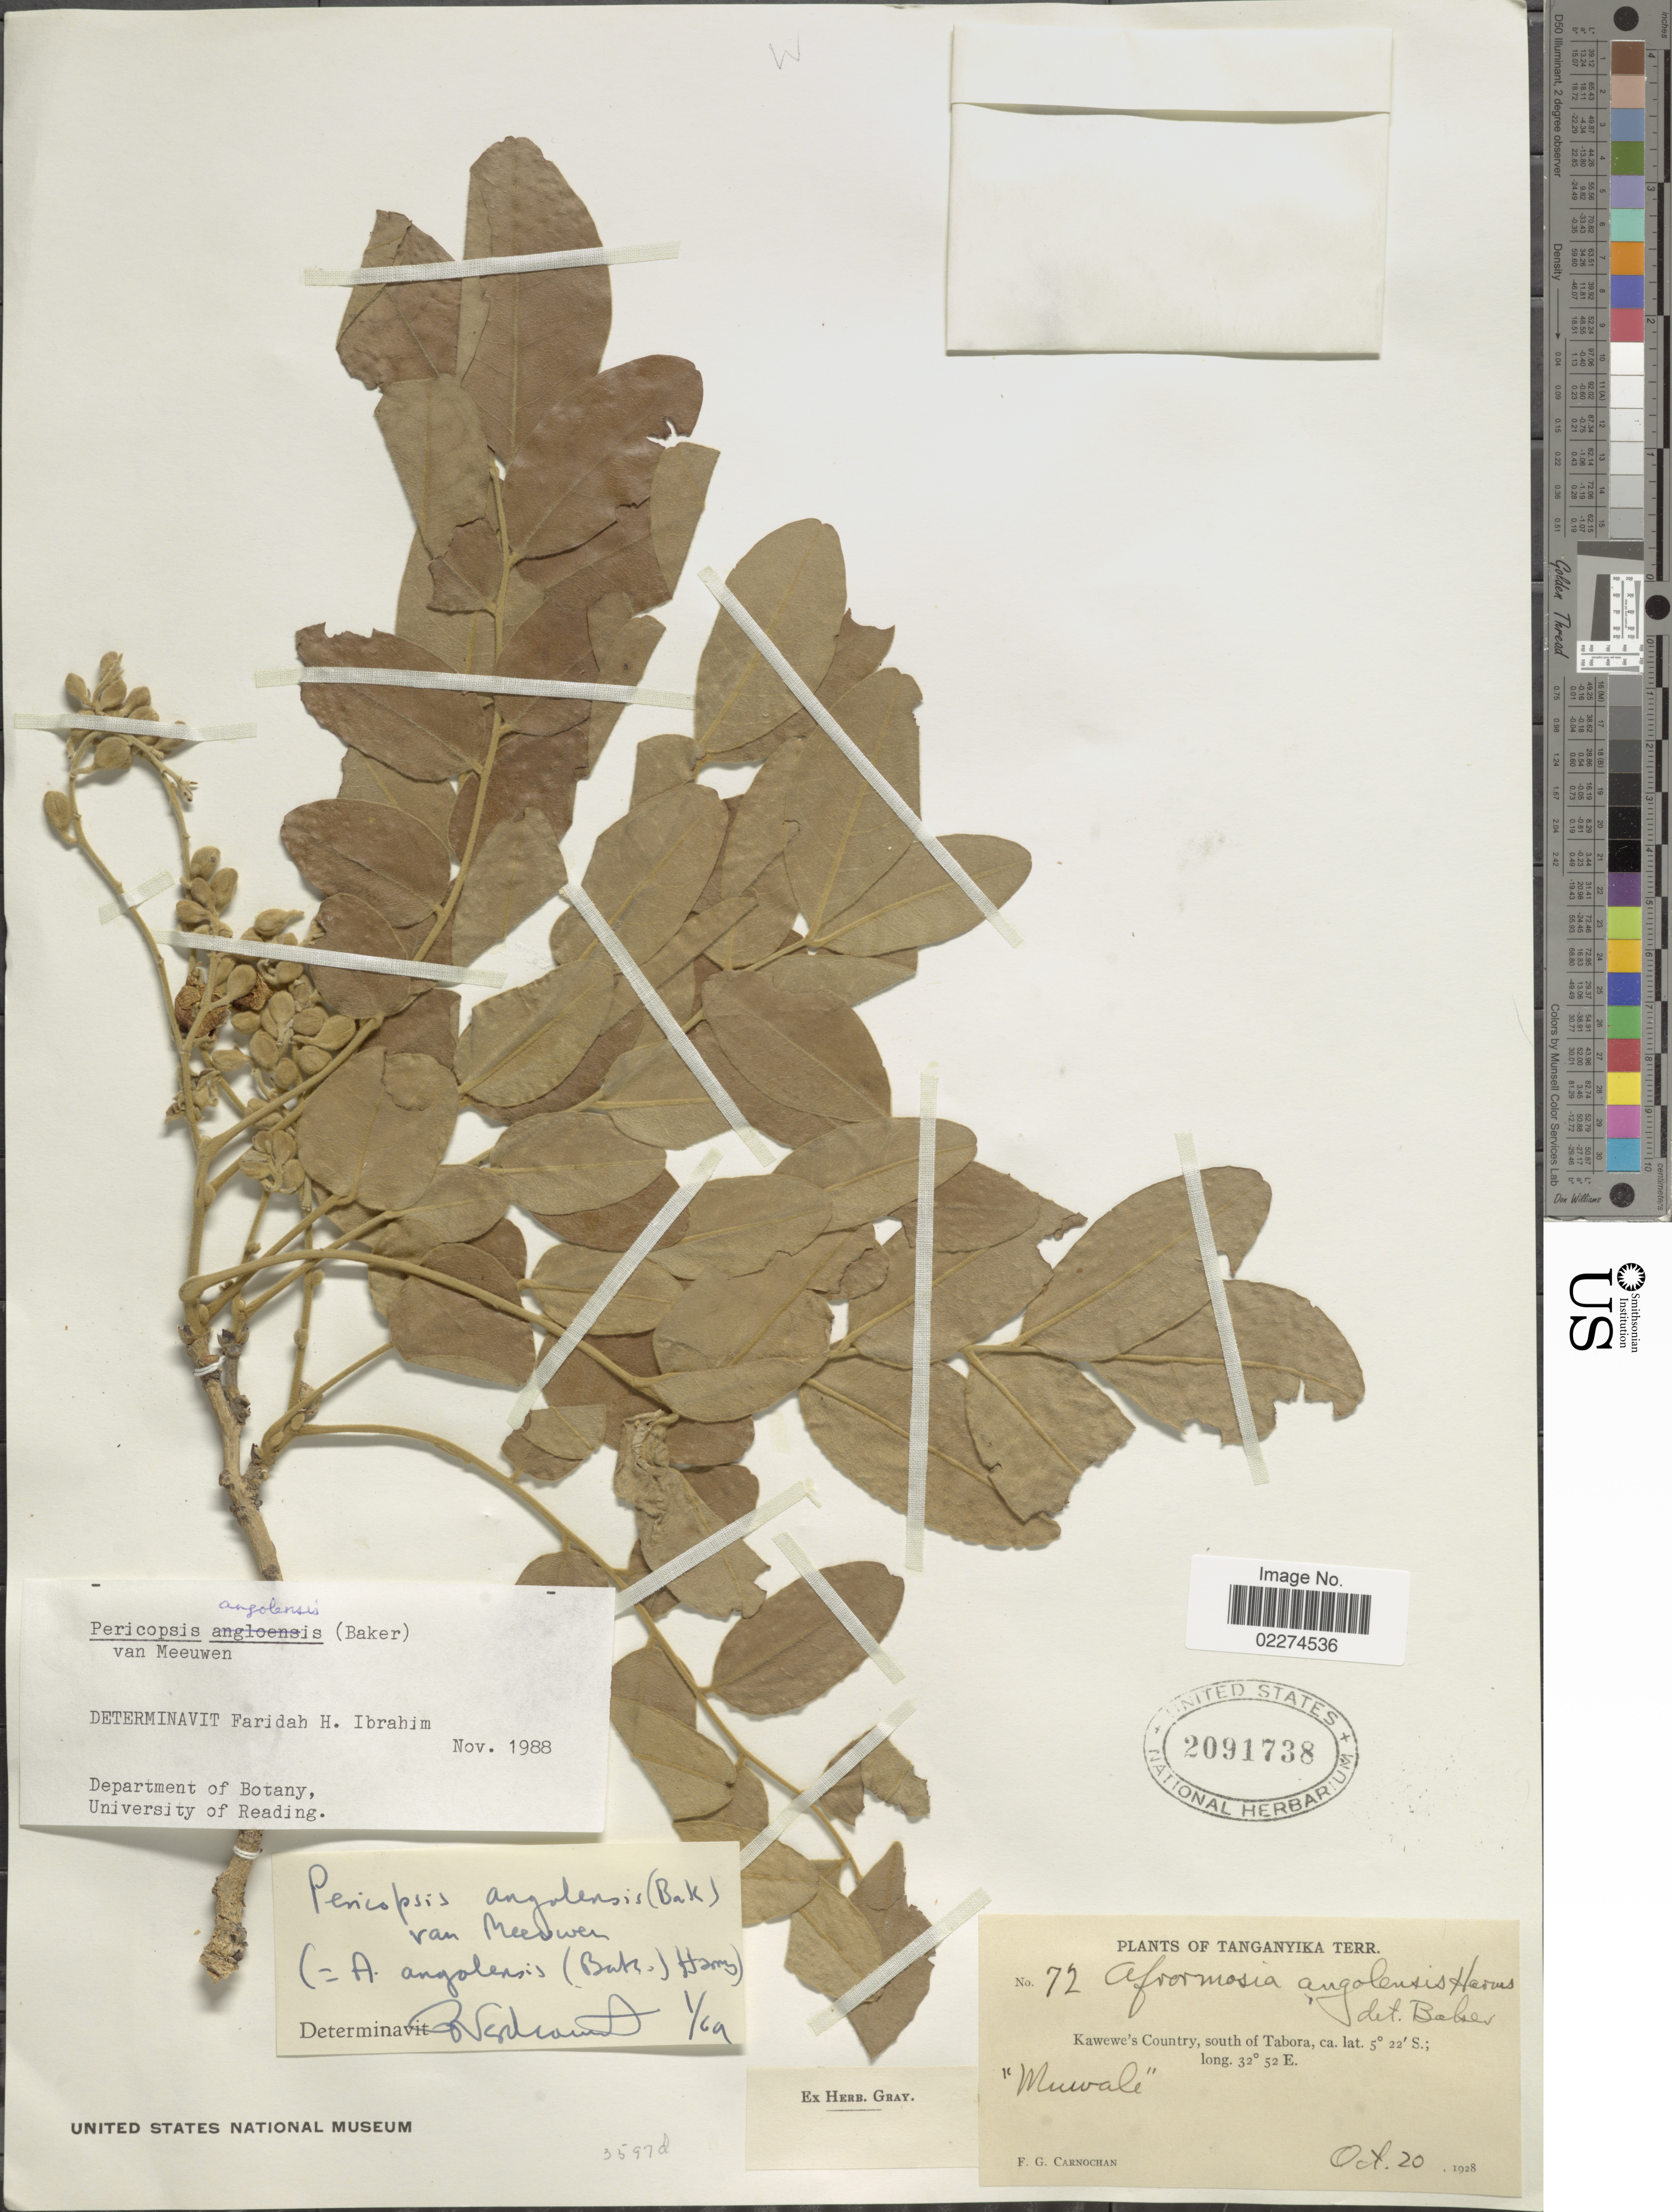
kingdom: Plantae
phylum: Tracheophyta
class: Magnoliopsida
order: Fabales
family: Fabaceae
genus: Pericopsis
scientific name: Pericopsis angolensis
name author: (Baker) Meeuwen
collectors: F. Carnochan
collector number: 72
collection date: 1928-10-20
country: Tanzania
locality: Tanganyika Terr., Kawewe's Country, south of Tabota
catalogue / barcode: US 2091738